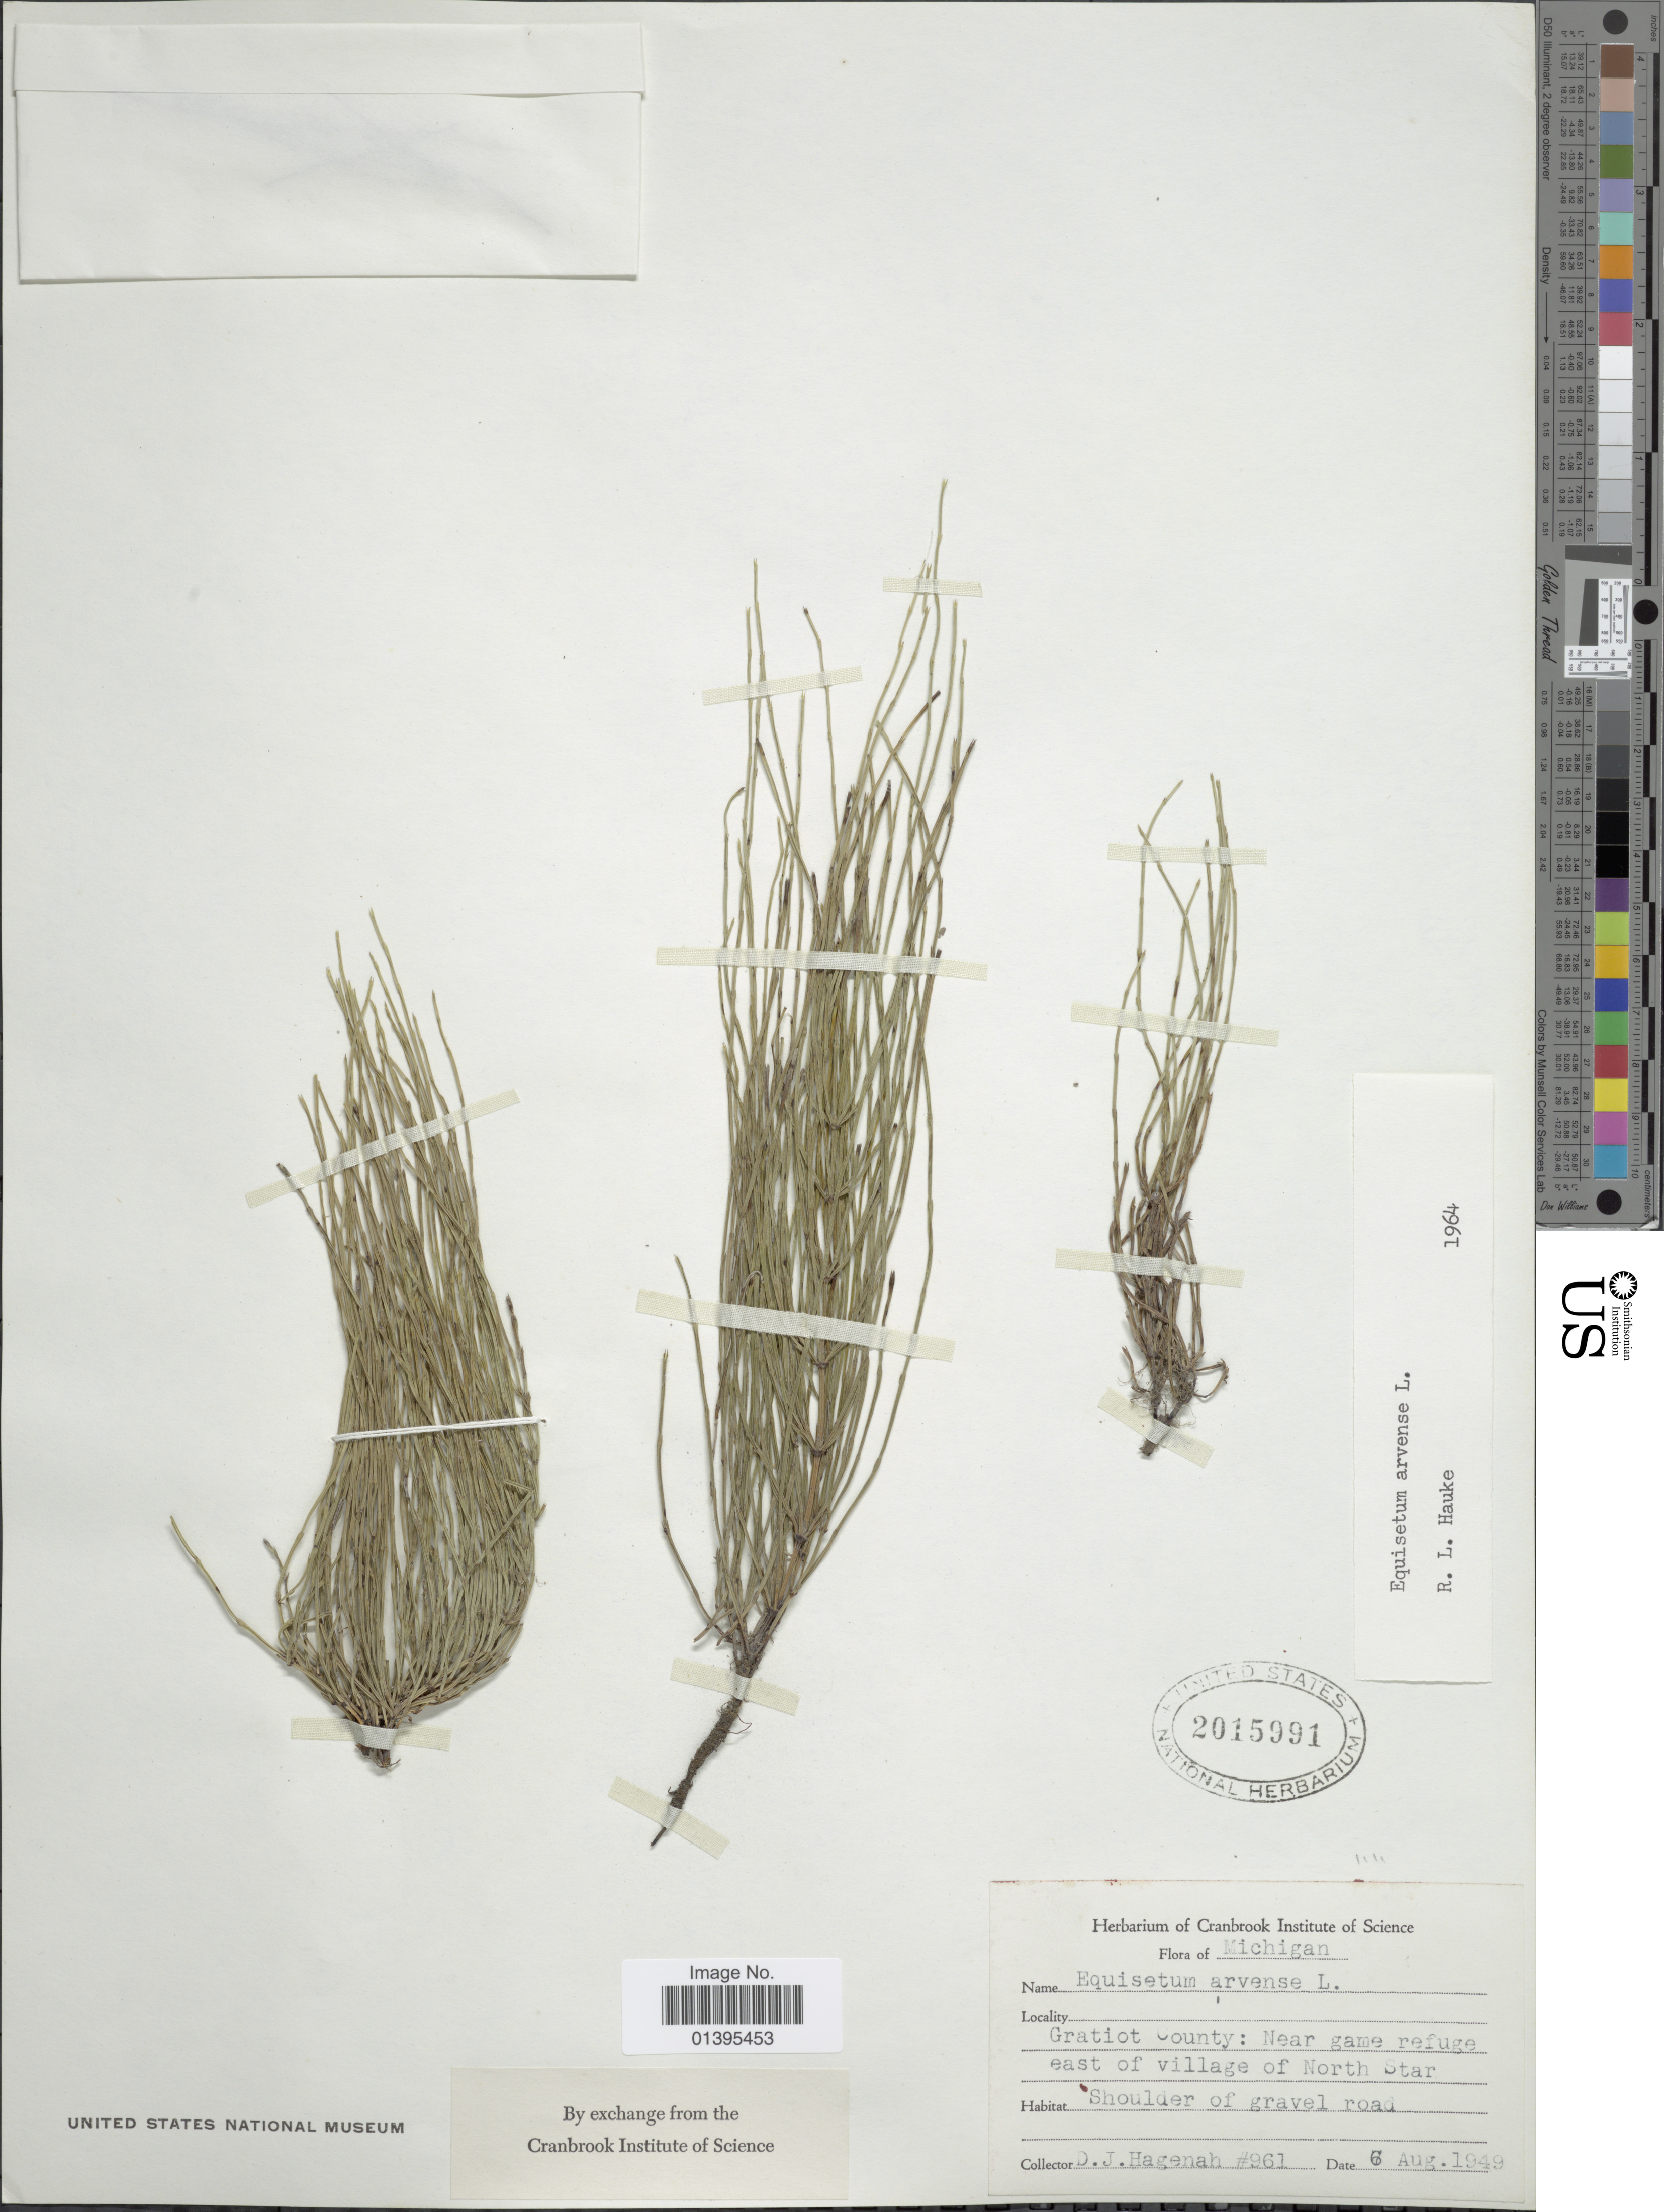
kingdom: Plantae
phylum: Tracheophyta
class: Polypodiopsida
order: Equisetales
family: Equisetaceae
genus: Equisetum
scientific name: Equisetum arvense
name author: L.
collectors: D. Hagenah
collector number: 961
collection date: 1949-08-06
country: United States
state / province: Michigan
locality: Gratiot County: near game refuge east of village of North Star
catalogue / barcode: US 2015991